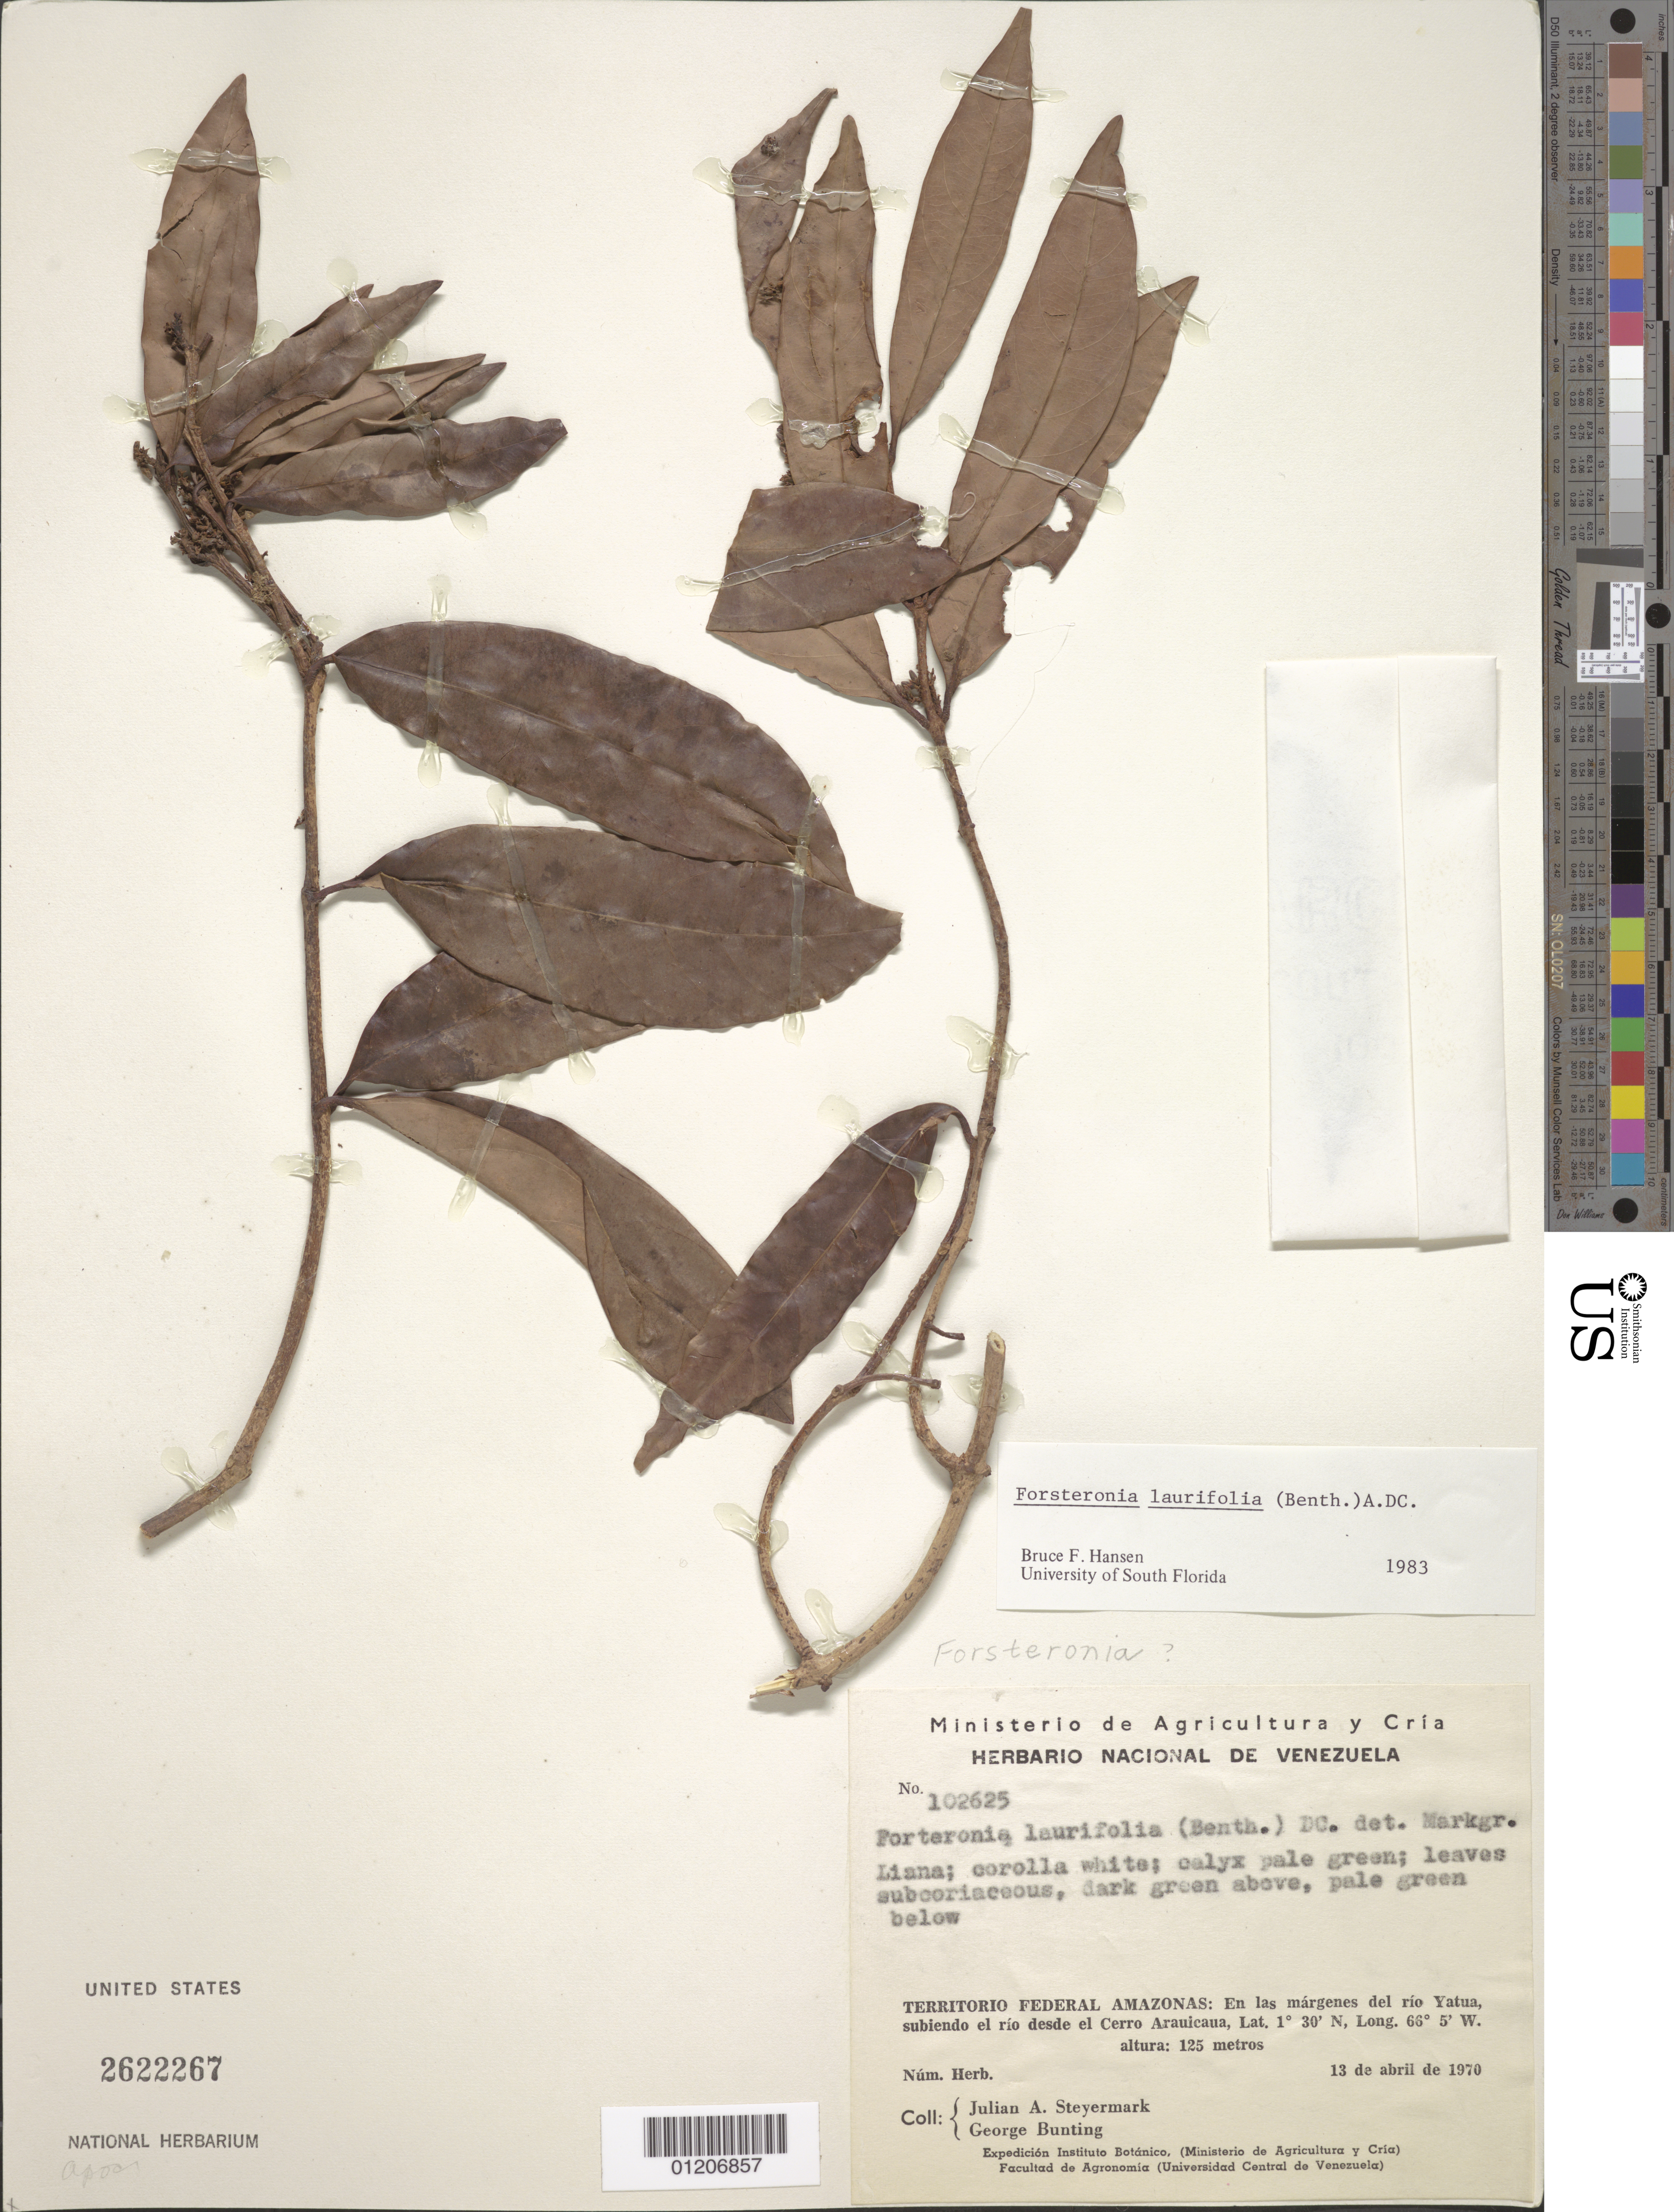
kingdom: Plantae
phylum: Tracheophyta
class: Magnoliopsida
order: Gentianales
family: Apocynaceae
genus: Forsteronia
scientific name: Forsteronia laurifolia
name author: (Benth.) A. DC.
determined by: Hansen, B.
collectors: J. Steyermark & G. S. Bunting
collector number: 102625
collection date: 1970-04-13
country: Venezuela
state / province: Amazonas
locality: Rio Yatua, subiendo el rio desde el Cerro Arauicaua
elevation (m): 125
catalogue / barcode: US 2622267